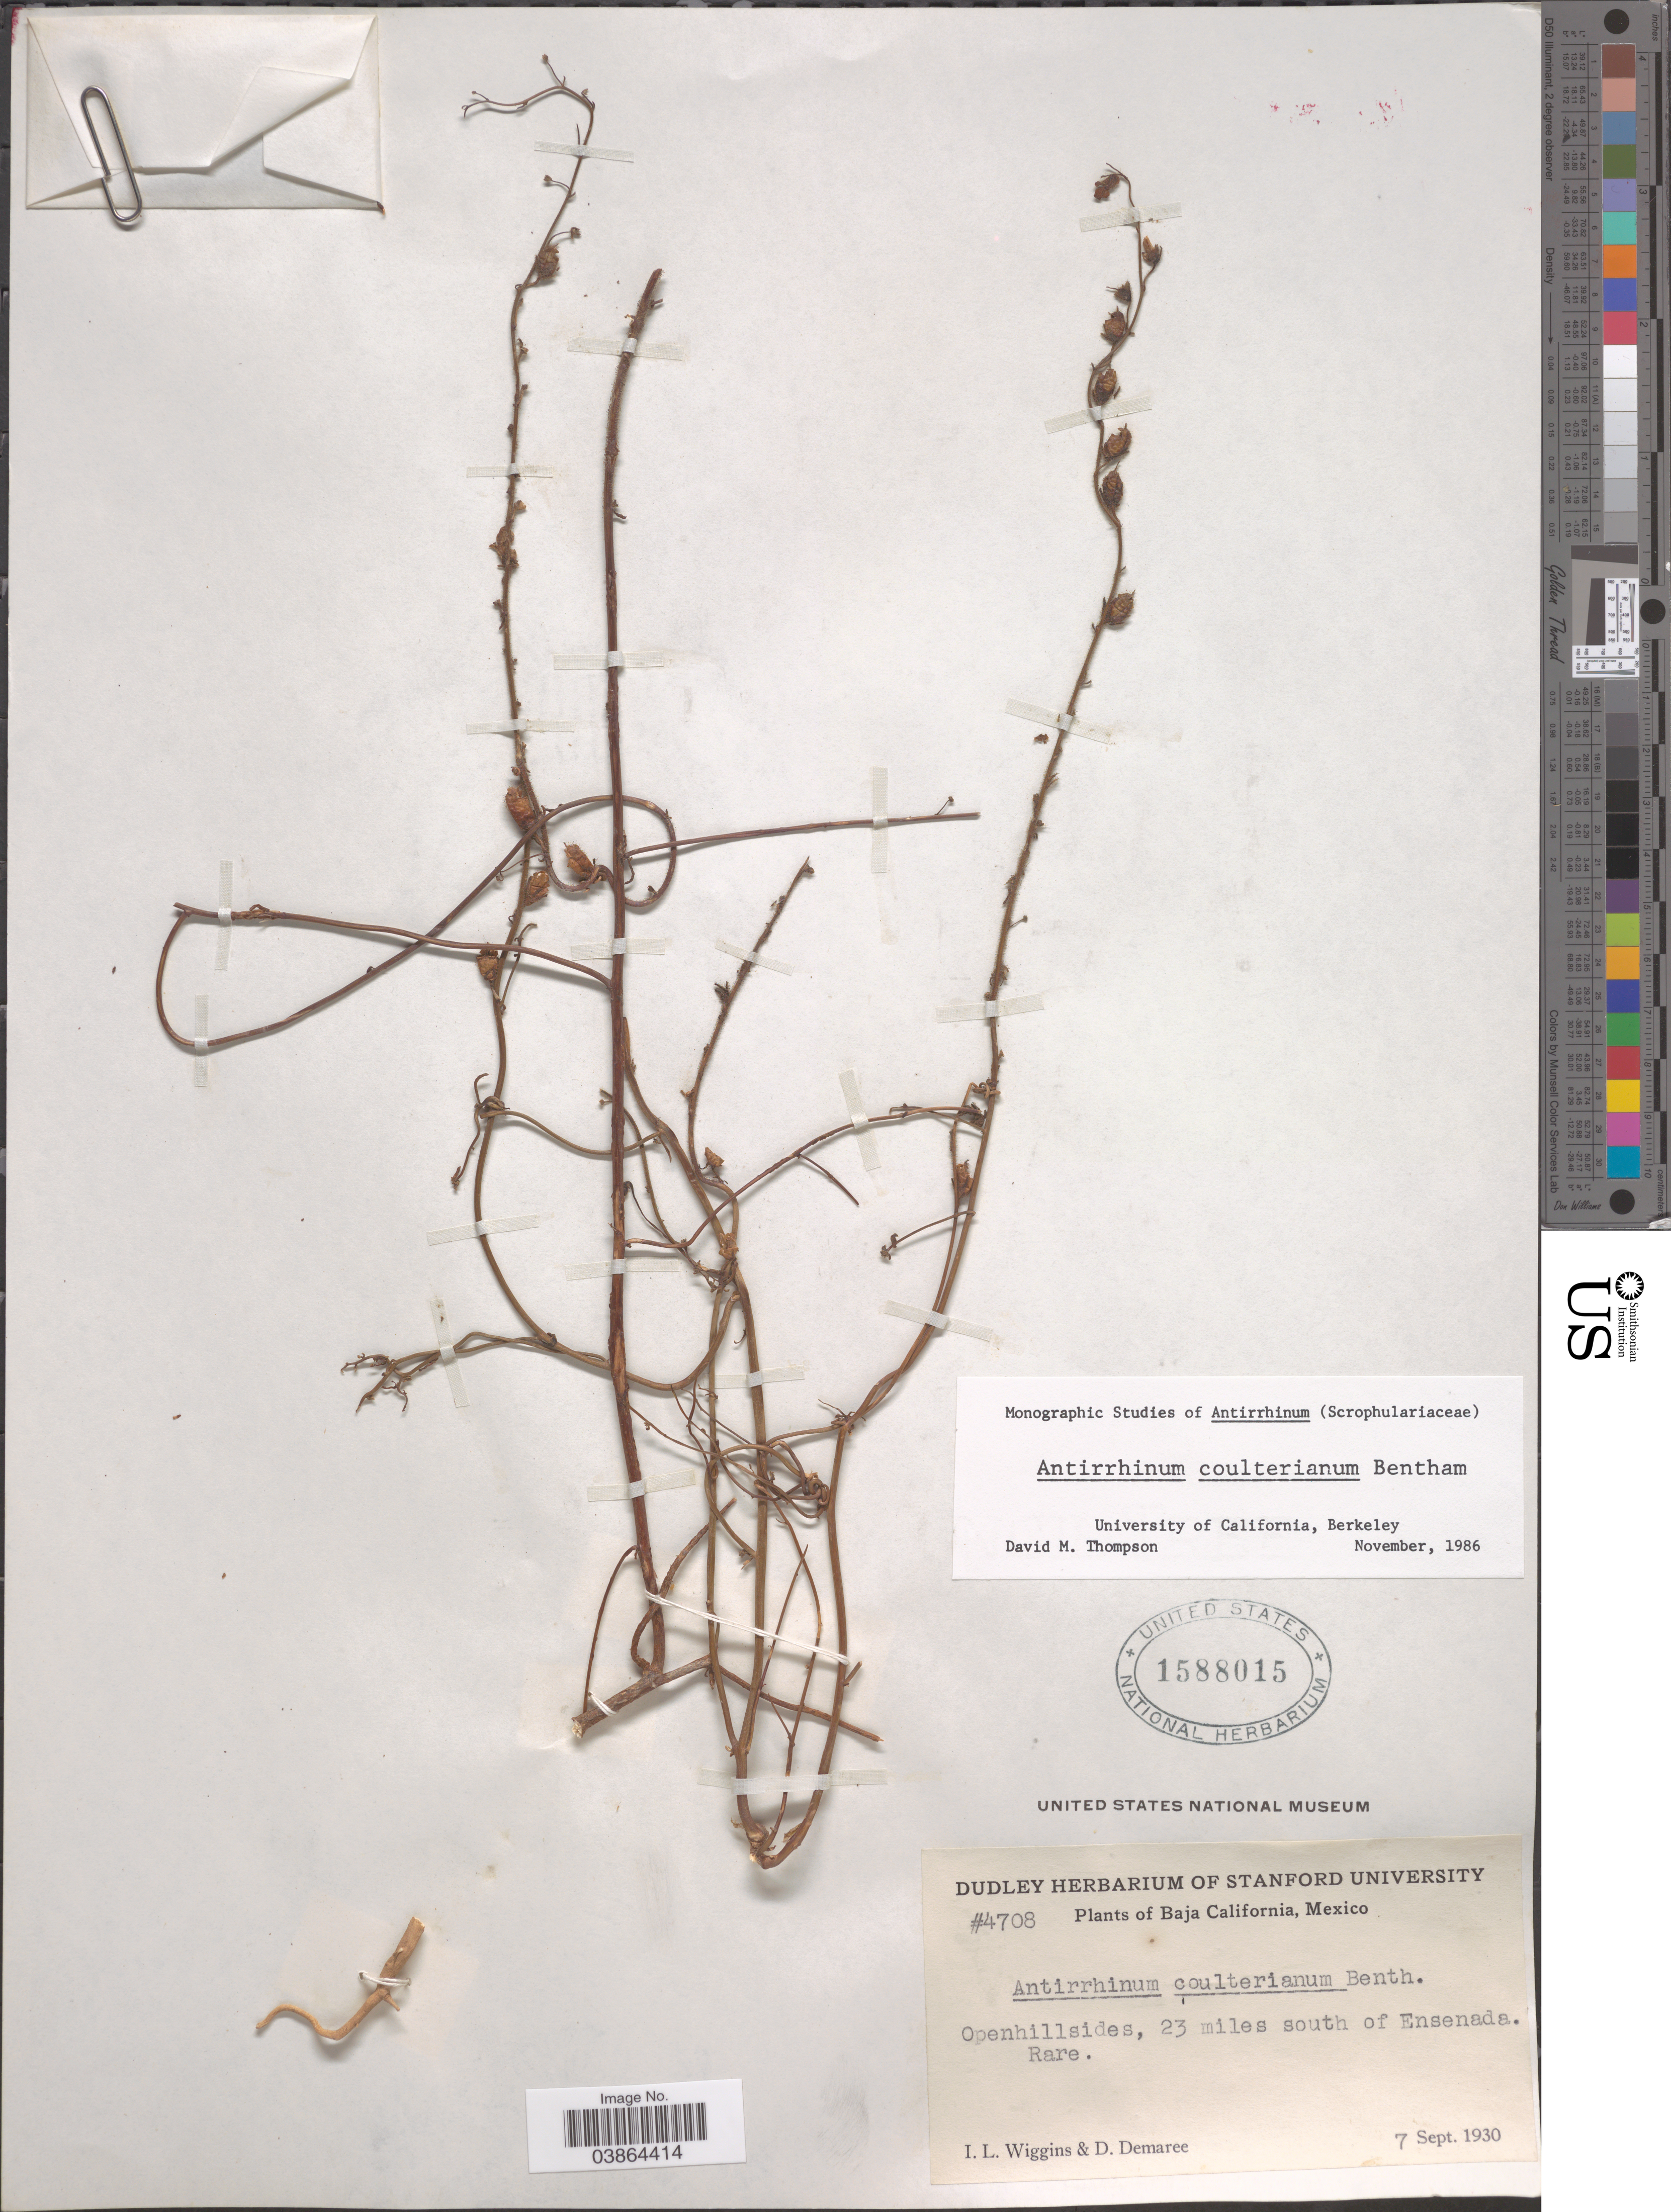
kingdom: Plantae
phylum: Tracheophyta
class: Magnoliopsida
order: Lamiales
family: Plantaginaceae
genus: Sairocarpus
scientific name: Sairocarpus coulterianus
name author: (Benth.) D.A. Sutton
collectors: I. L. Wiggins & D. Demaree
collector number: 4708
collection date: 1930-09-07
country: Mexico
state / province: Baja California Norte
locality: Openhillsides, 23 miles south of Ensenada.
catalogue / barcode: US 1588015